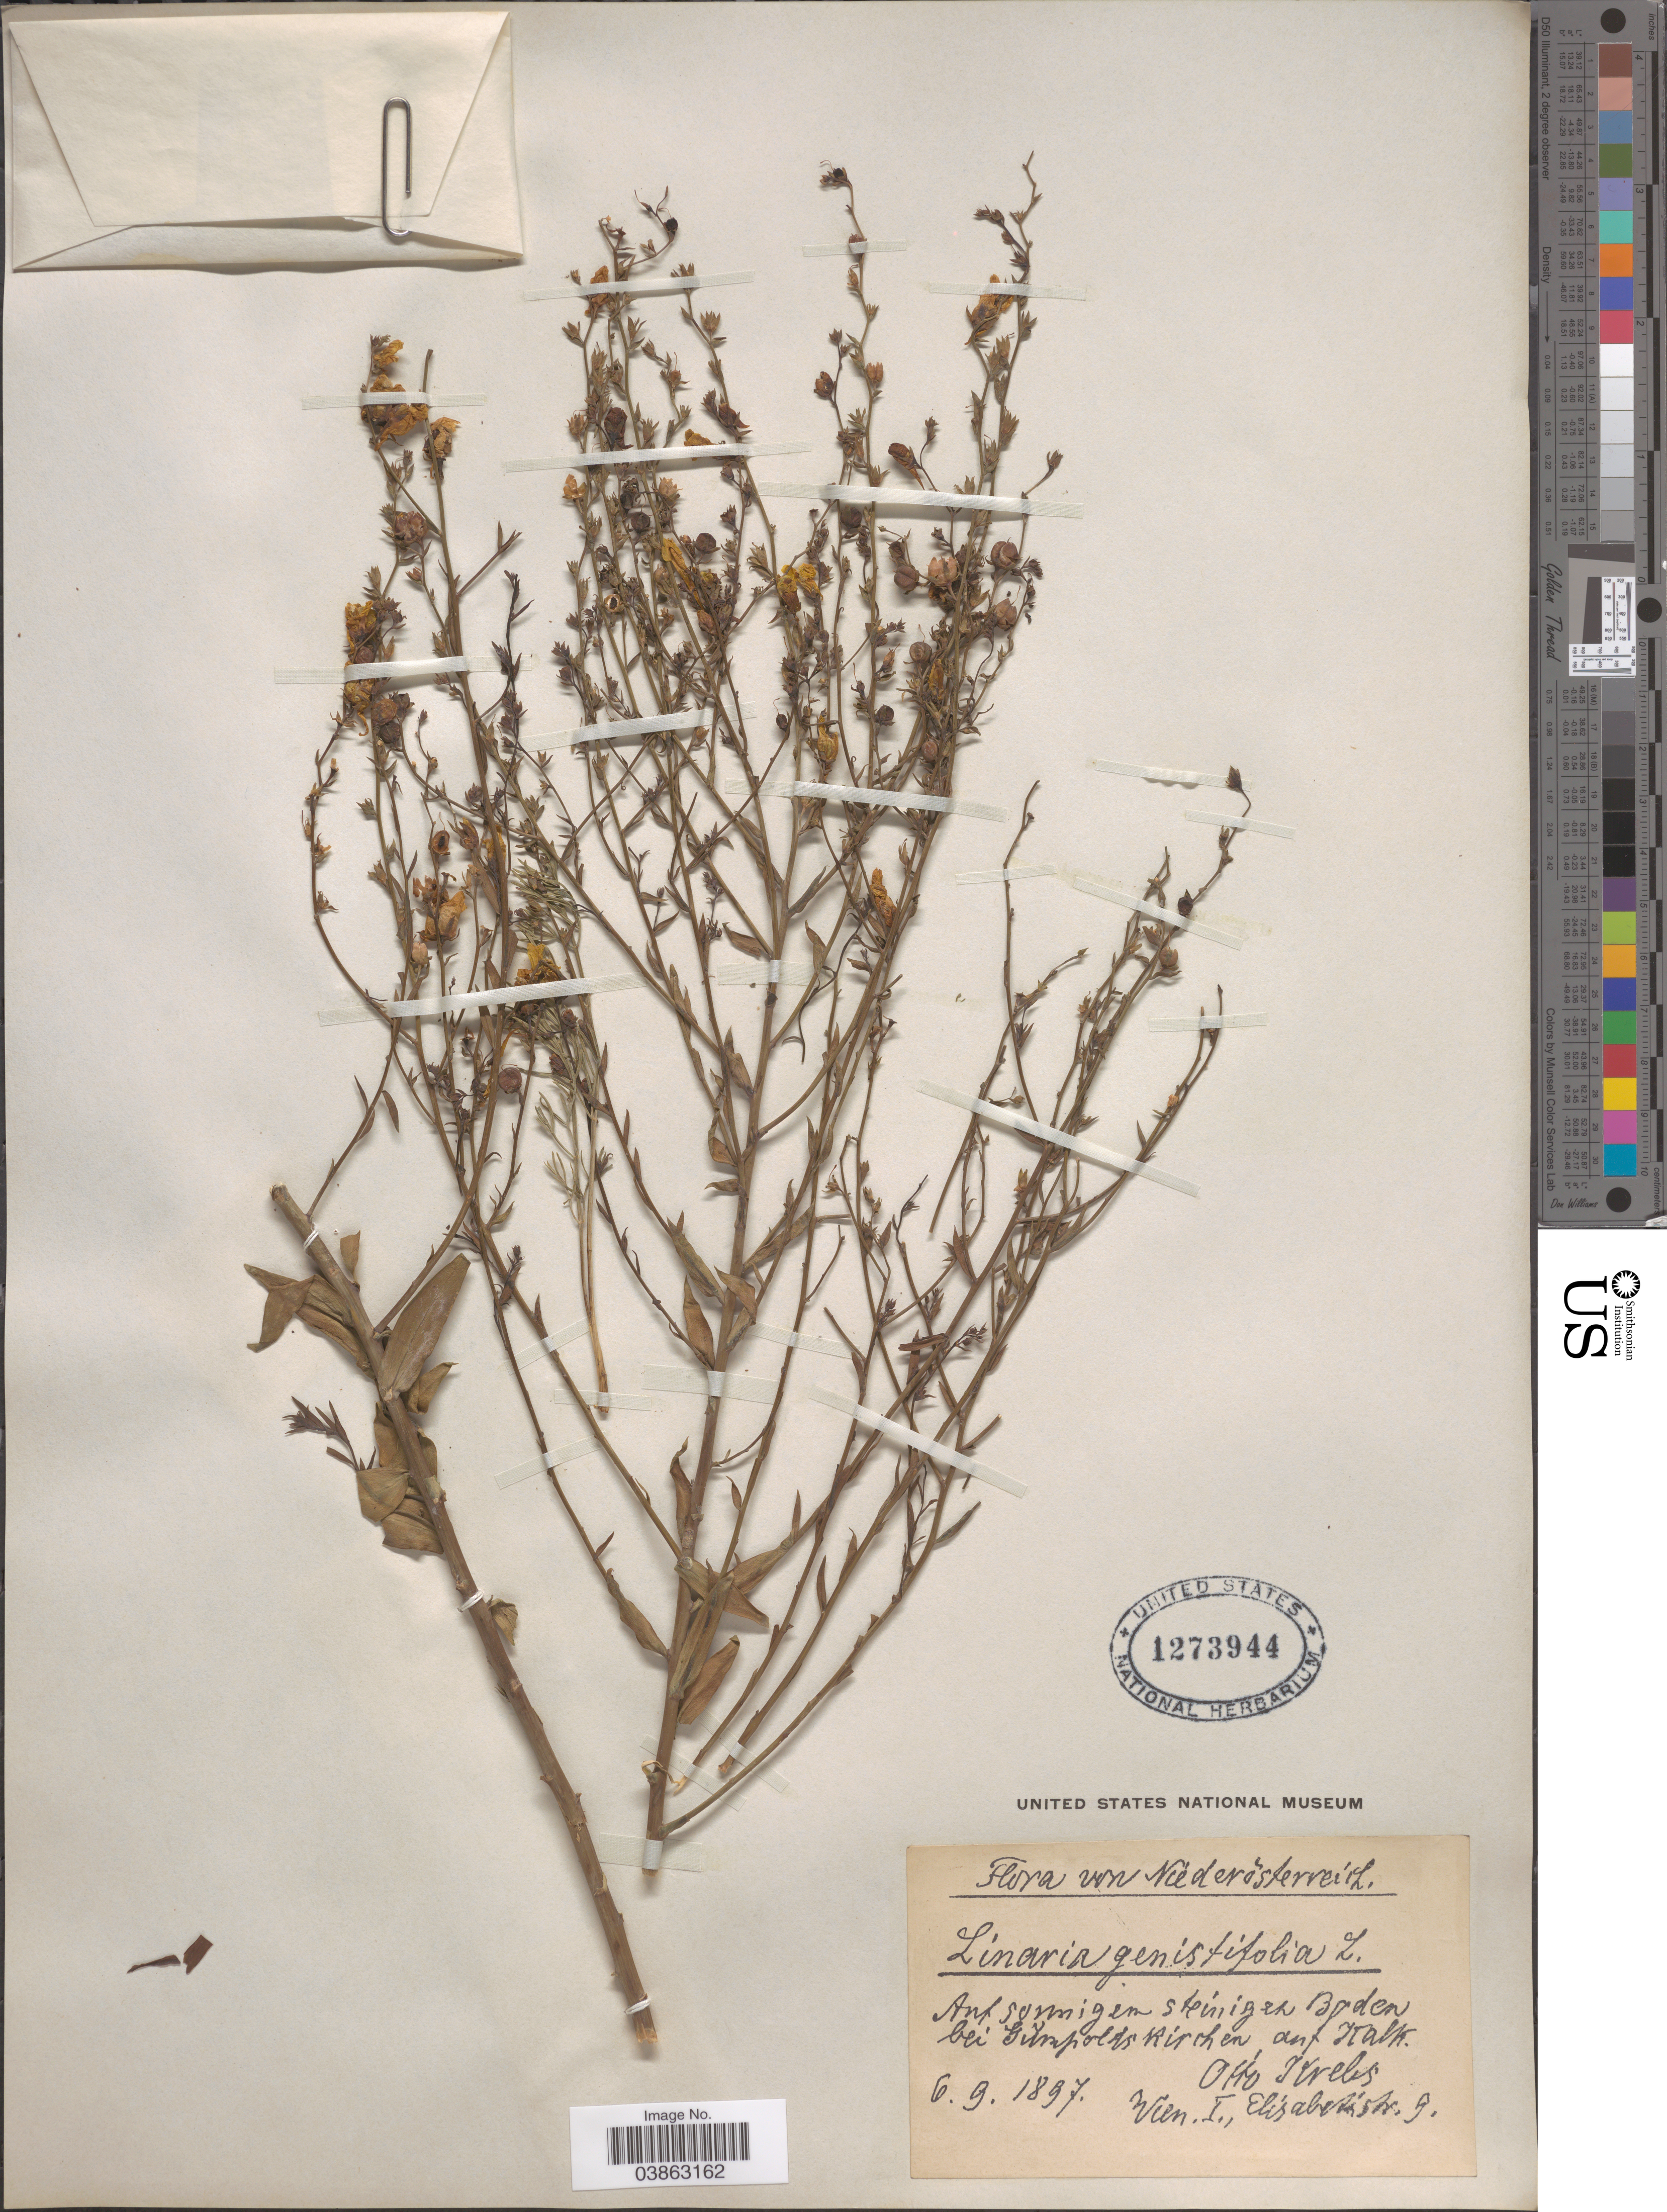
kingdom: Plantae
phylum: Tracheophyta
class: Magnoliopsida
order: Lamiales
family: Plantaginaceae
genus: Linaria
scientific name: Linaria genistifolia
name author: (L.) Mill.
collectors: O. Krebs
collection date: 1897-09-06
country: Austria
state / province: Niederosterreich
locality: Auf sonnigen steiniger Baden bei [illegible text] Kirchen auf Kalk.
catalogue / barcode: US 1273944